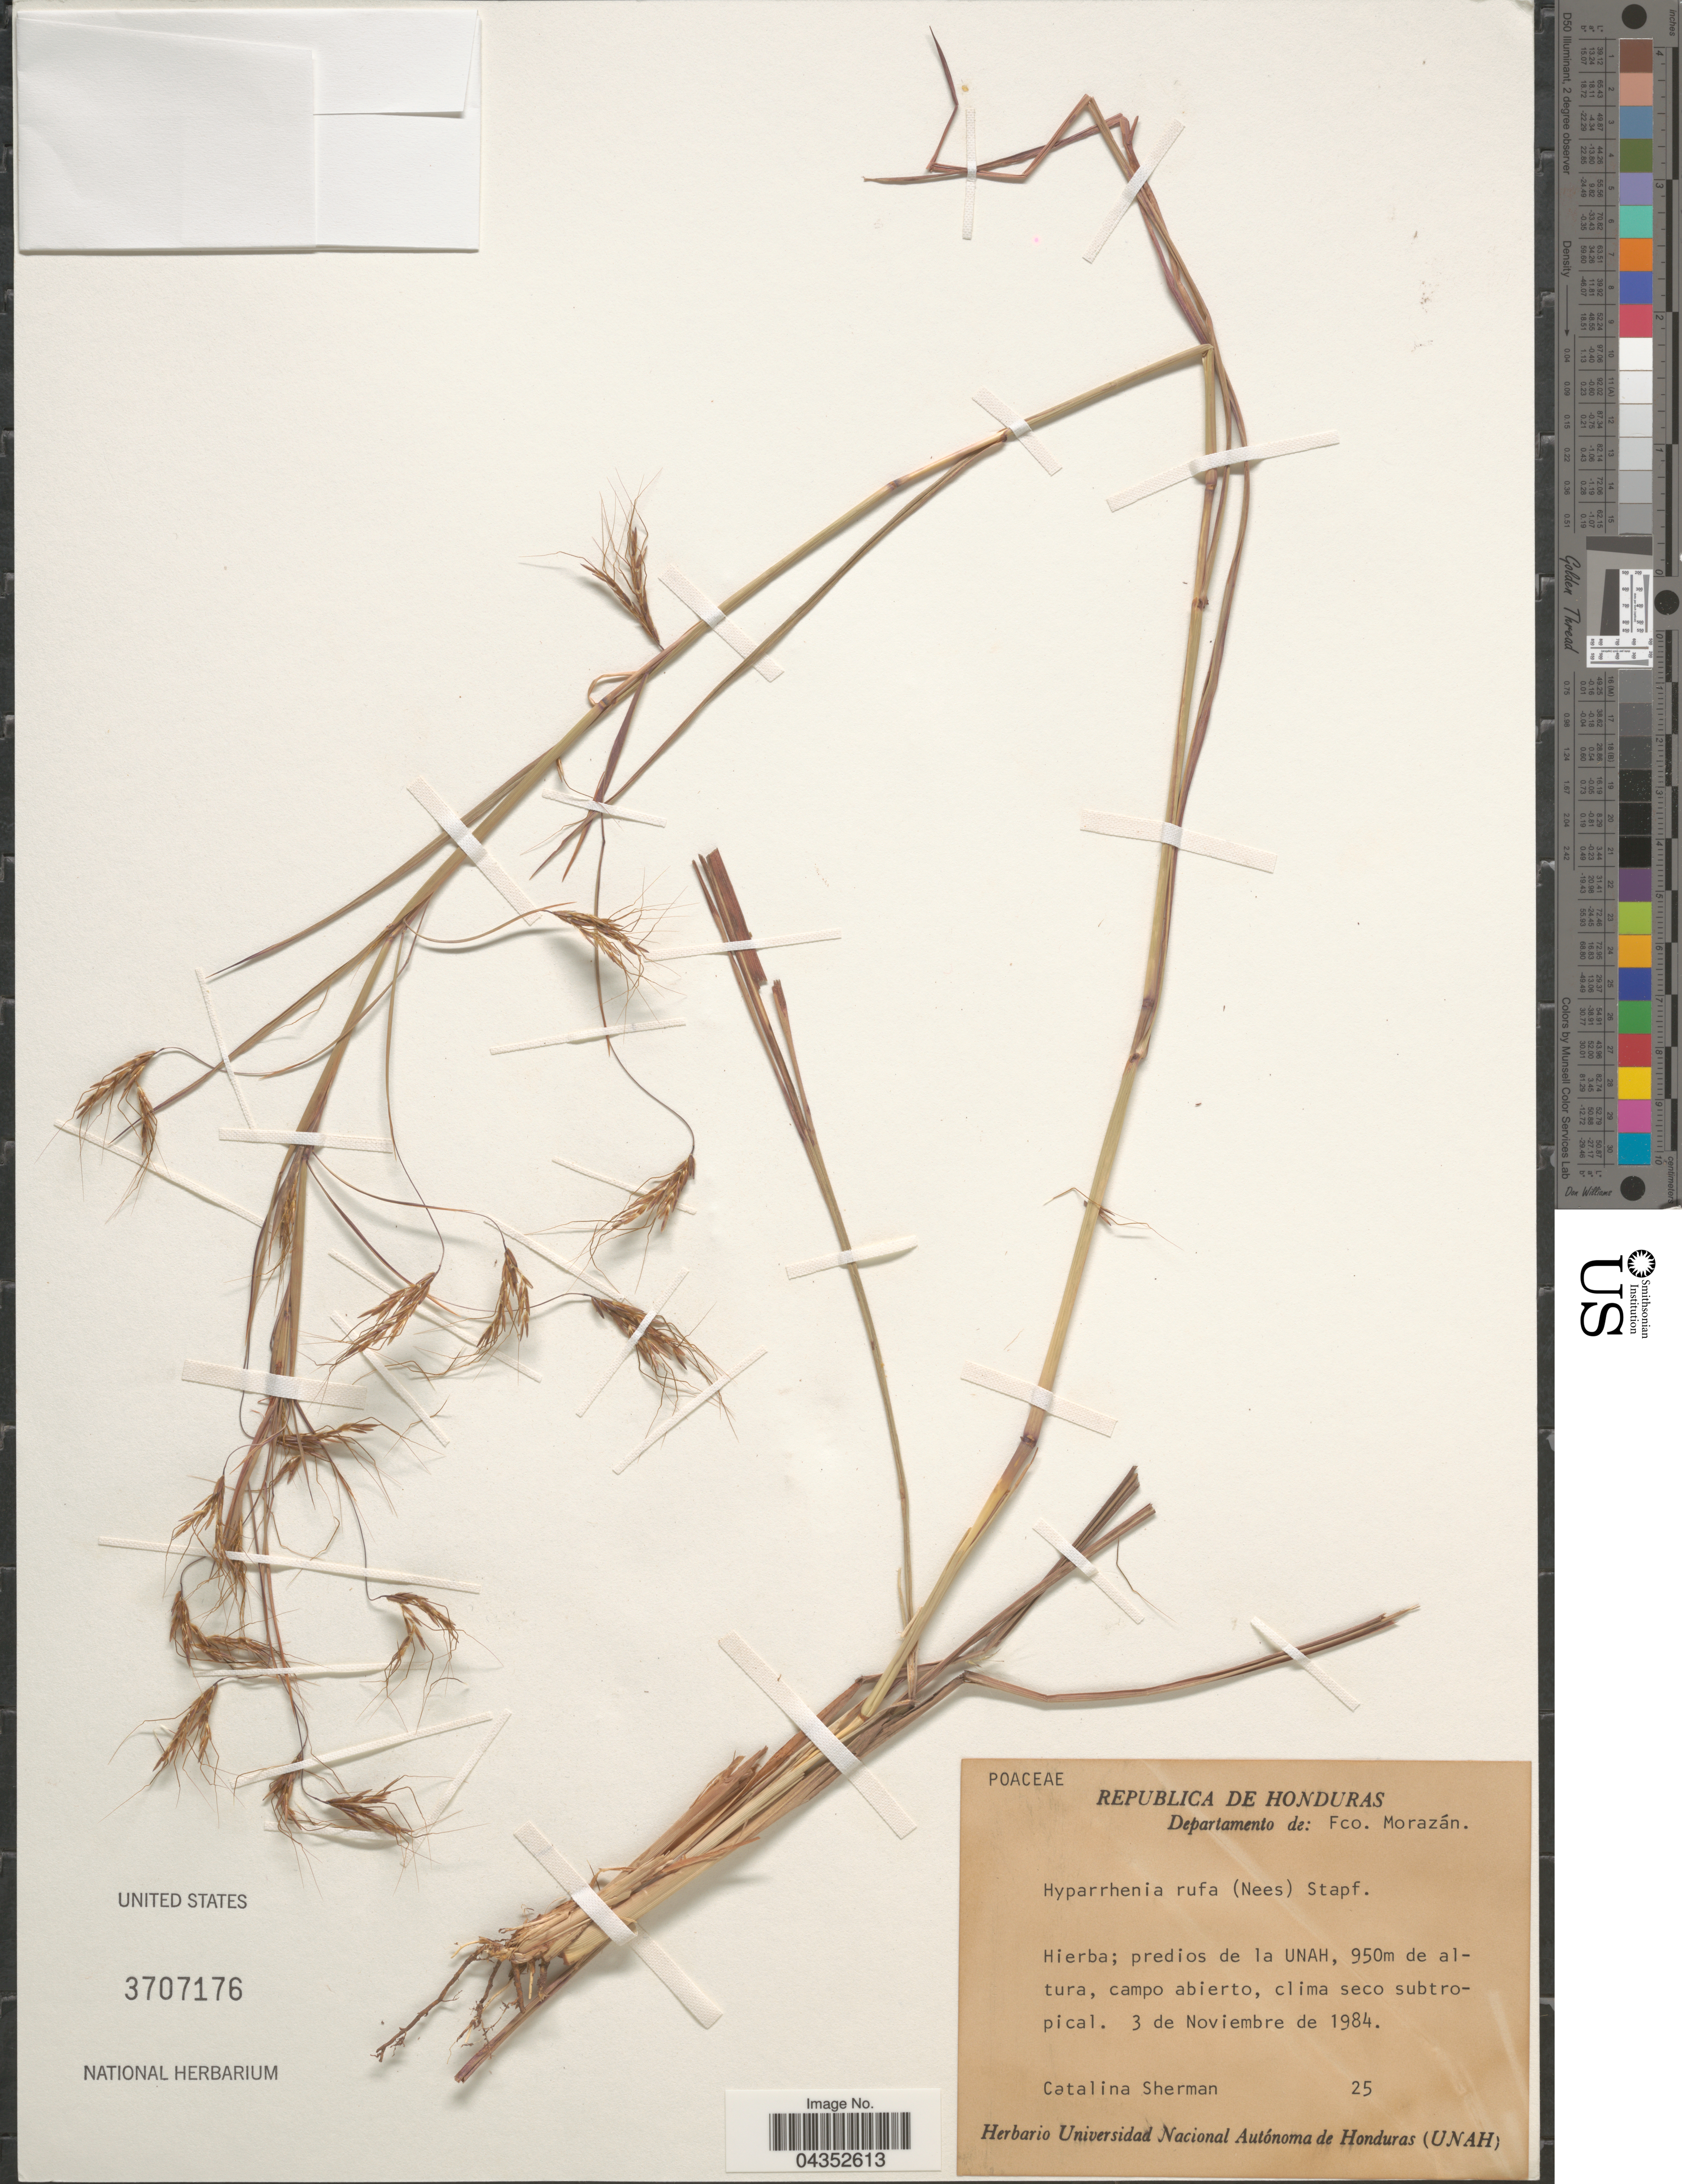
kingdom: Plantae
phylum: Tracheophyta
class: Liliopsida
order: Poales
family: Poaceae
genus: Hyparrhenia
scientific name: Hyparrhenia rufa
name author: (Nees) Stapf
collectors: C. Sherman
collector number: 25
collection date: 1984-11-03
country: Honduras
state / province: Fco. Morazán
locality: Republica de Honduras. Departamento de: Fco. Morazán.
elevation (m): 950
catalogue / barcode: US 3707176